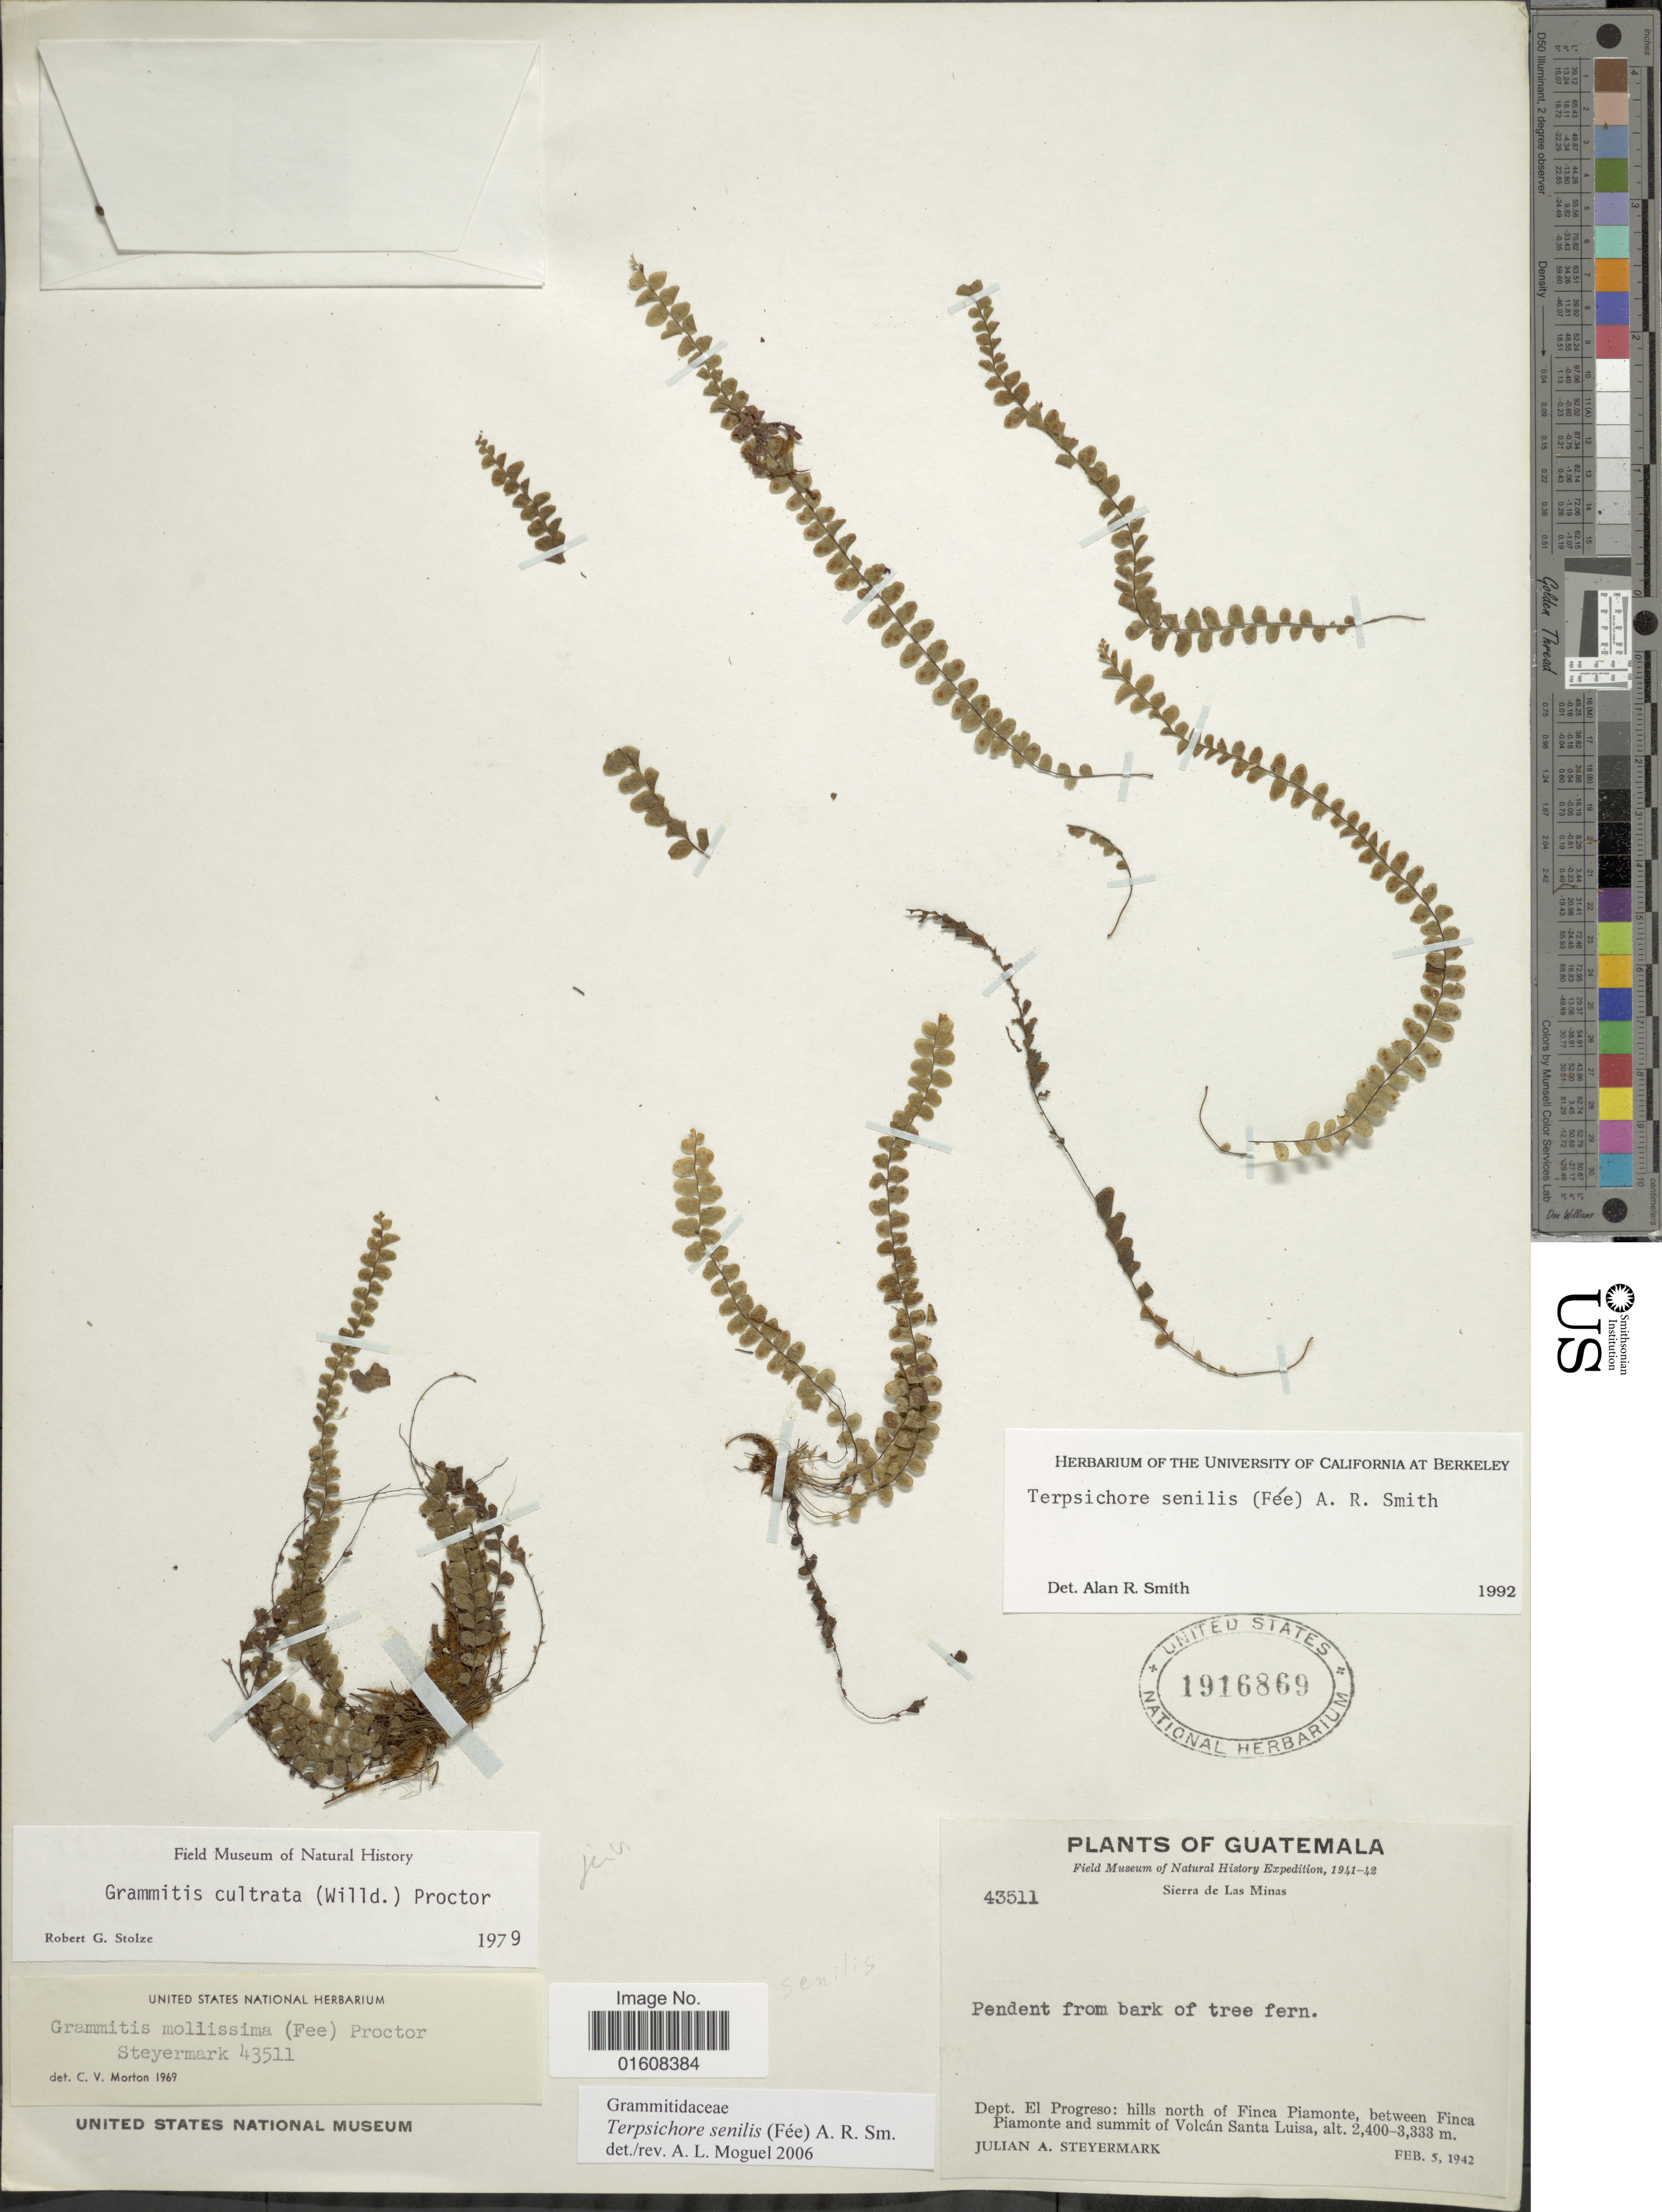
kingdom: Plantae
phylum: Tracheophyta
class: Polypodiopsida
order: Polypodiales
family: Polypodiaceae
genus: Alansmia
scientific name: Alansmia senilis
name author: (Fée) Moguel & M. Kessler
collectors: J. Steyermark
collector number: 43511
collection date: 1942-02-05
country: Guatemala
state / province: El Progreso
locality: Sierra de Las Minas. hills north of Finca Piamonte, between Finca Piamonte and summit of Volcán Santa Luisa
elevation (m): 2400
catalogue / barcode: US 1916869